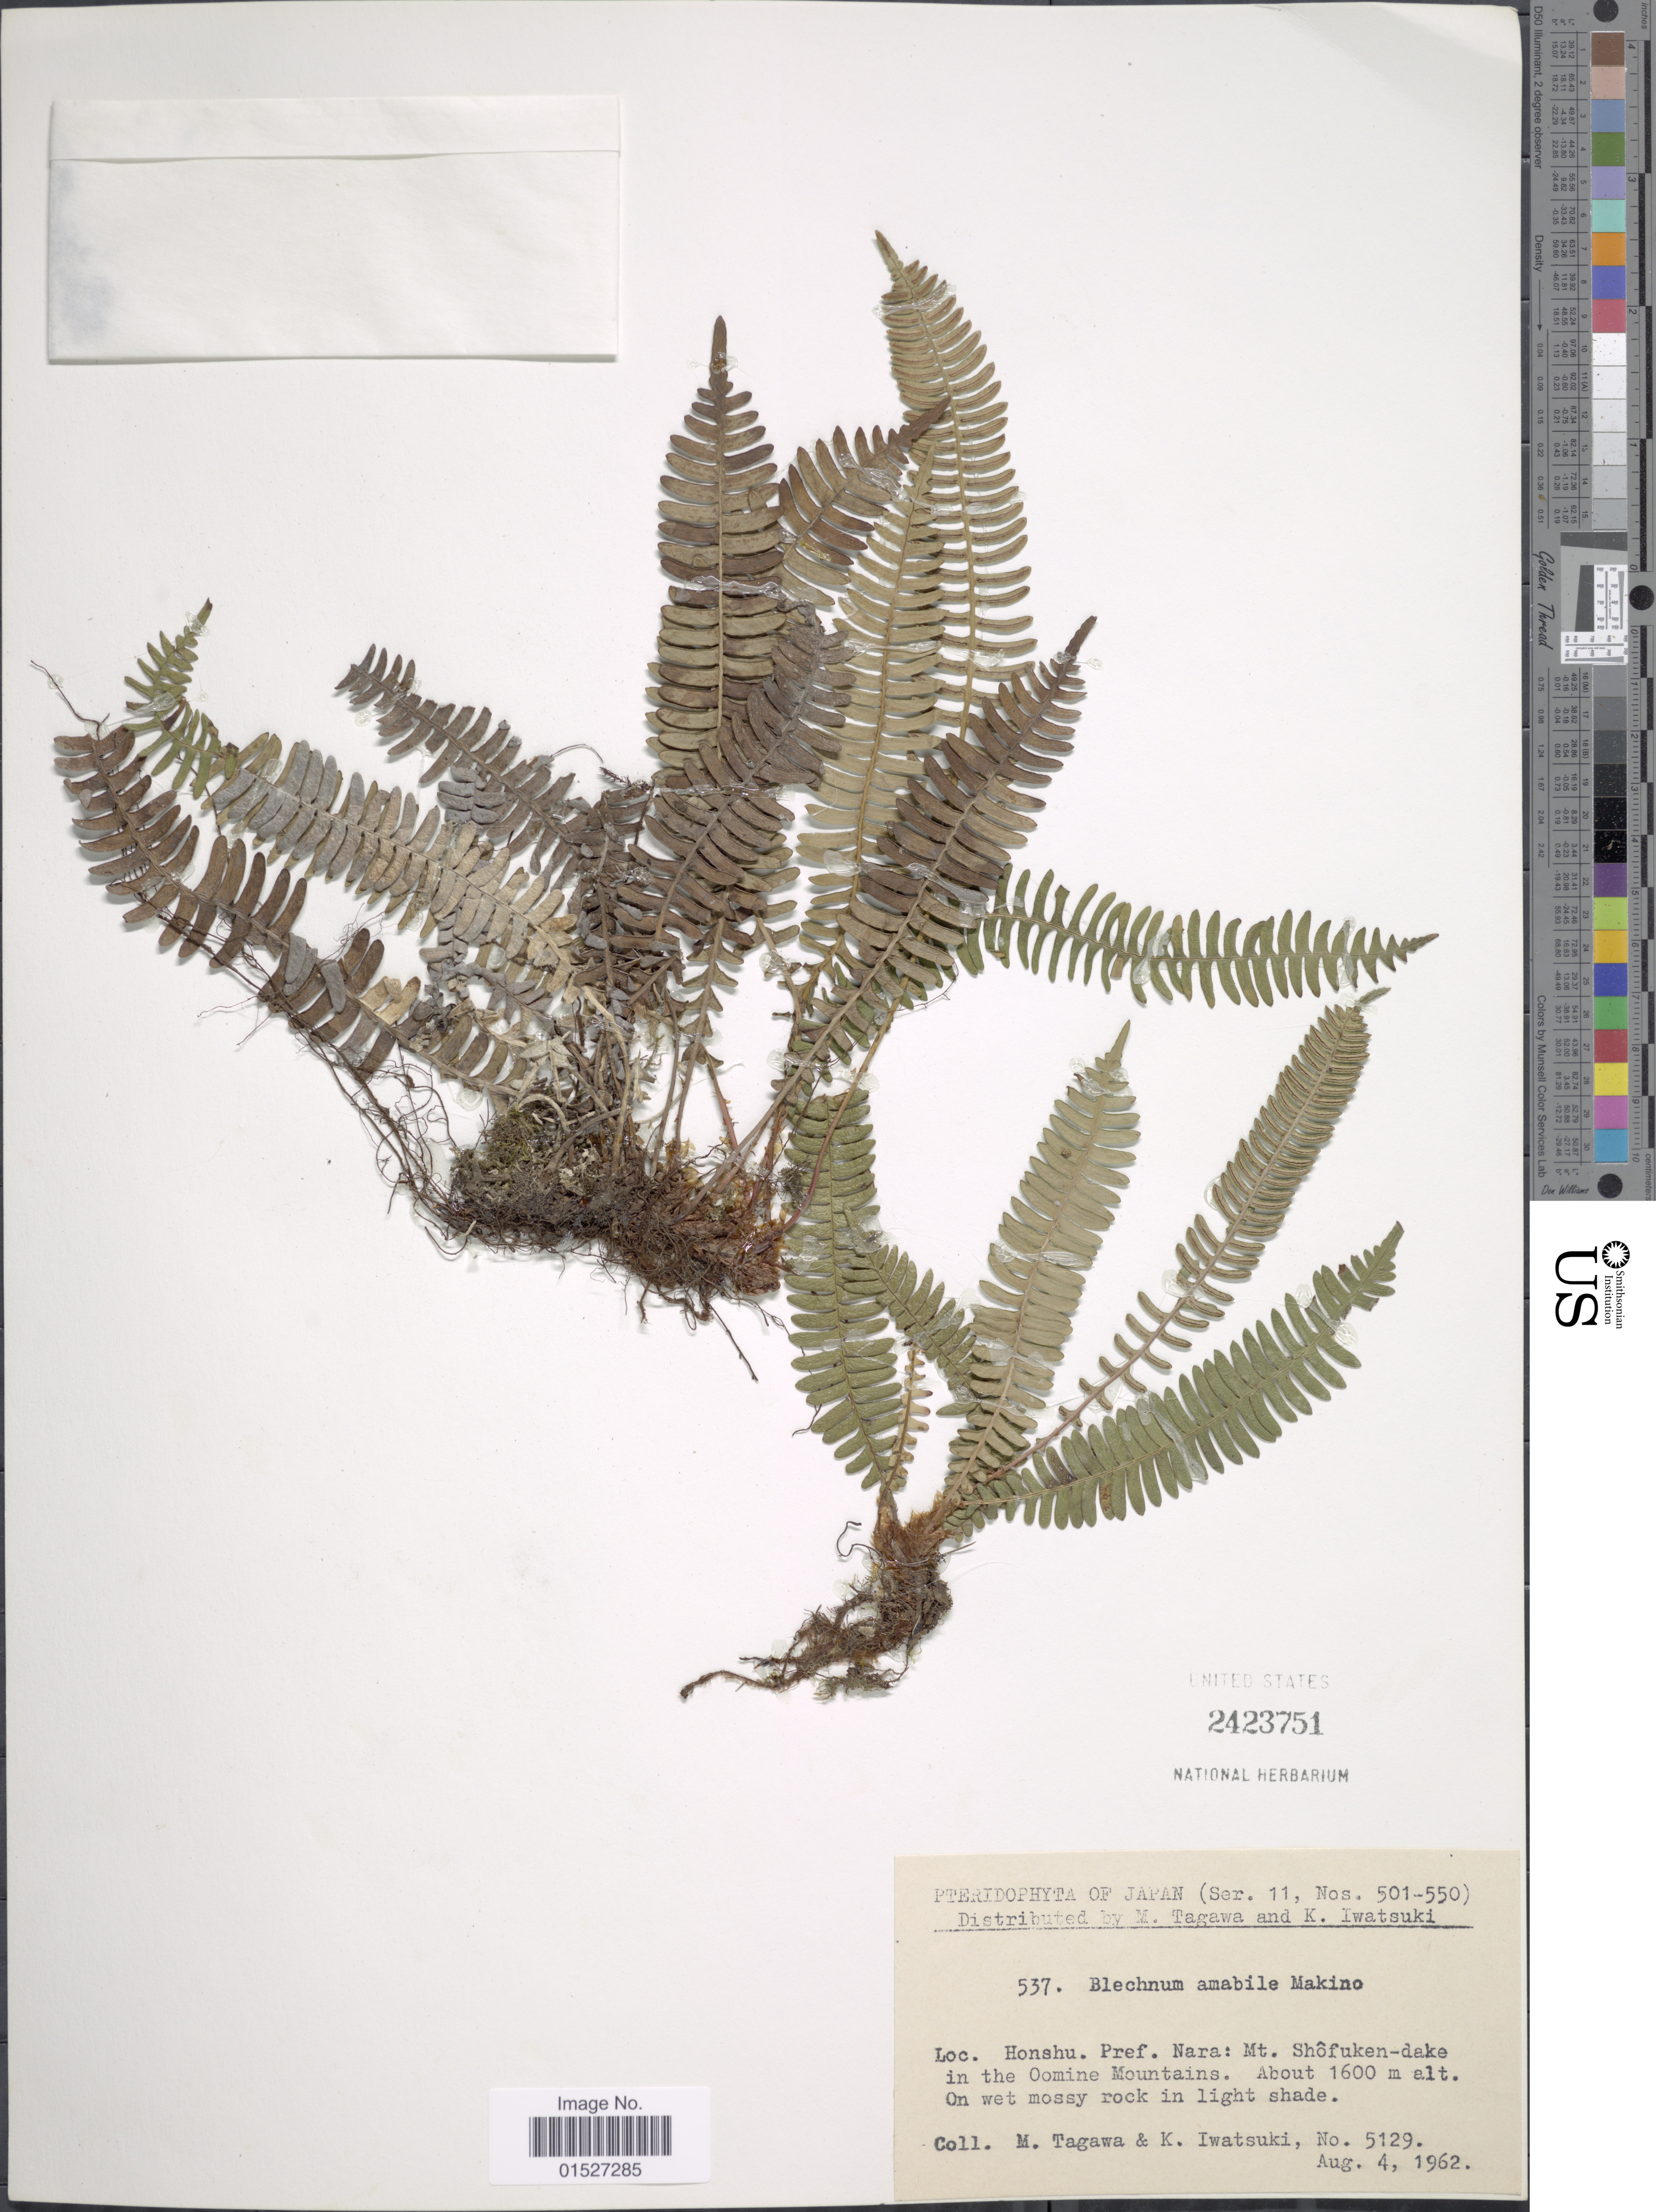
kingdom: Plantae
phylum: Tracheophyta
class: Polypodiopsida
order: Polypodiales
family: Blechnaceae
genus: Blechnum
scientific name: Blechnum amabile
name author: Makino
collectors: M. Tagawa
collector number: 537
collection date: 1962-08-04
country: Japan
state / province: Nara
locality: Honshu. Pref. Nara: Mt. Shofuken-dake in the Oomine Mountains.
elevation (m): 1600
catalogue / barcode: US 2423751